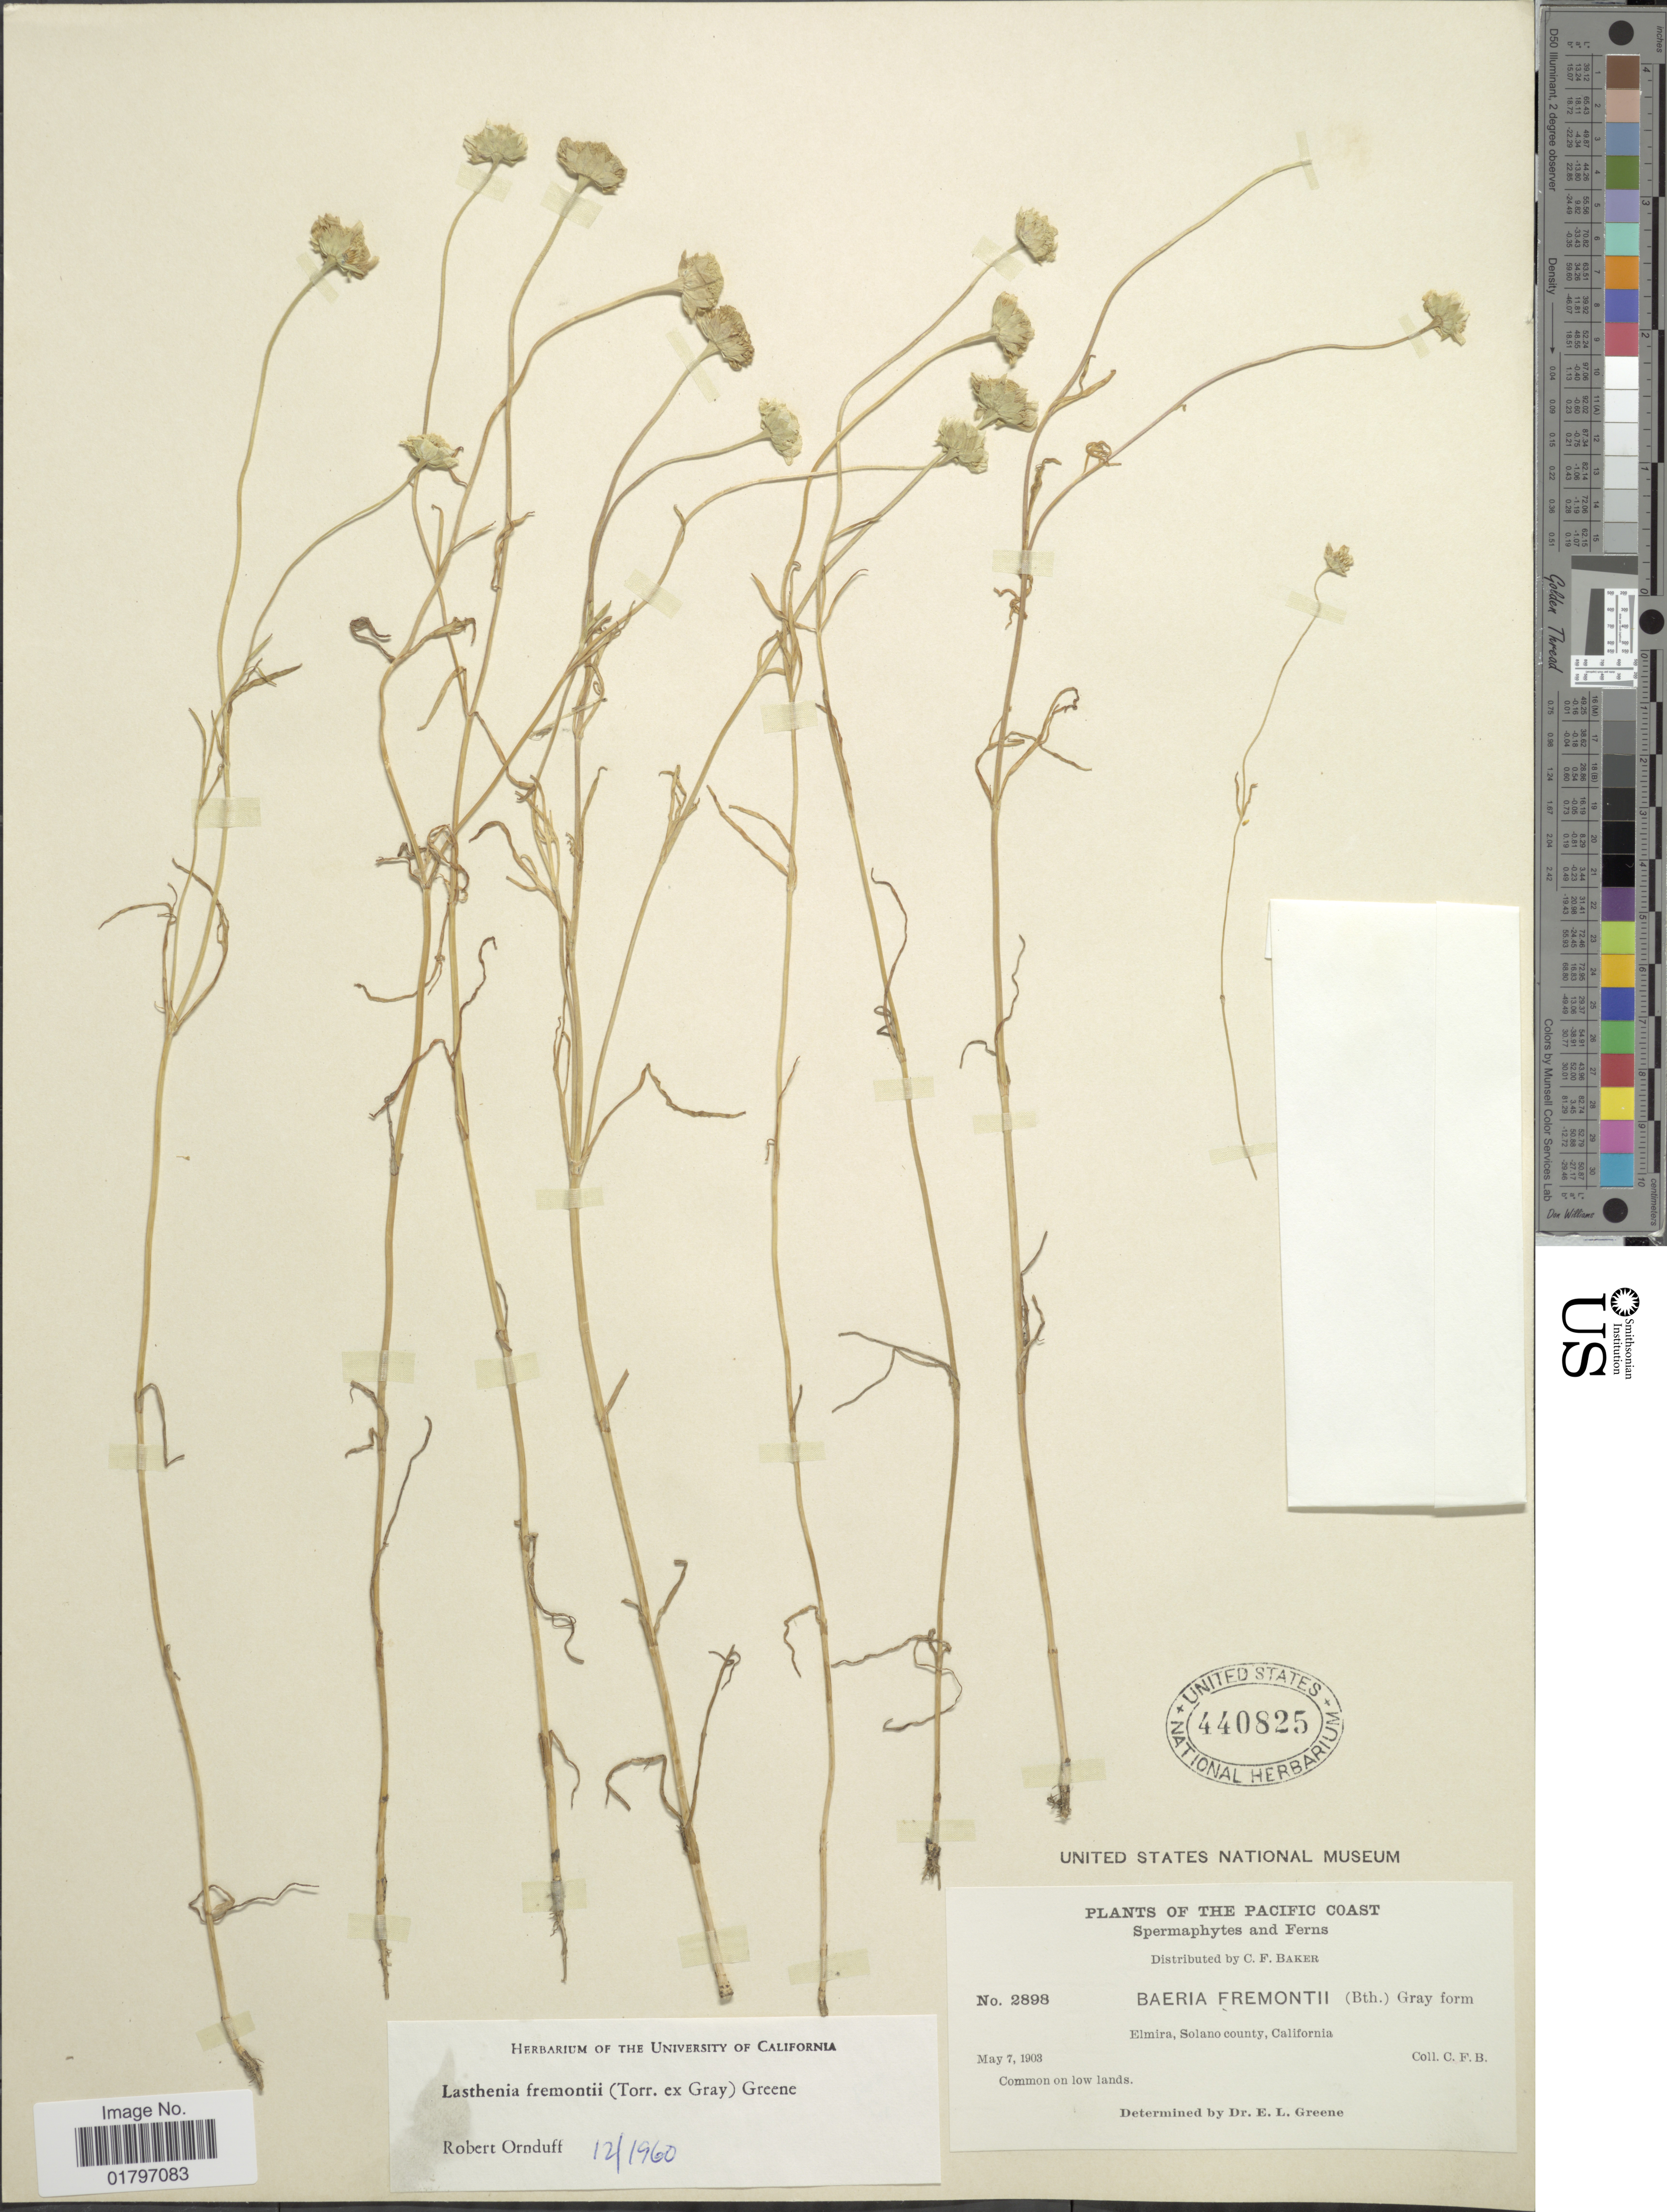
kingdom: Plantae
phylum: Tracheophyta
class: Magnoliopsida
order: Asterales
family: Asteraceae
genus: Lasthenia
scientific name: Lasthenia fremontii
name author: (Torr. ex A. Gray) Greene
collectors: C. F. Baker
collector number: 2898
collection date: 1903-05-07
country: United States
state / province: California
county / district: Solano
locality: Pacific Coast. Elmira, Solano county, California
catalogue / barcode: US 440825